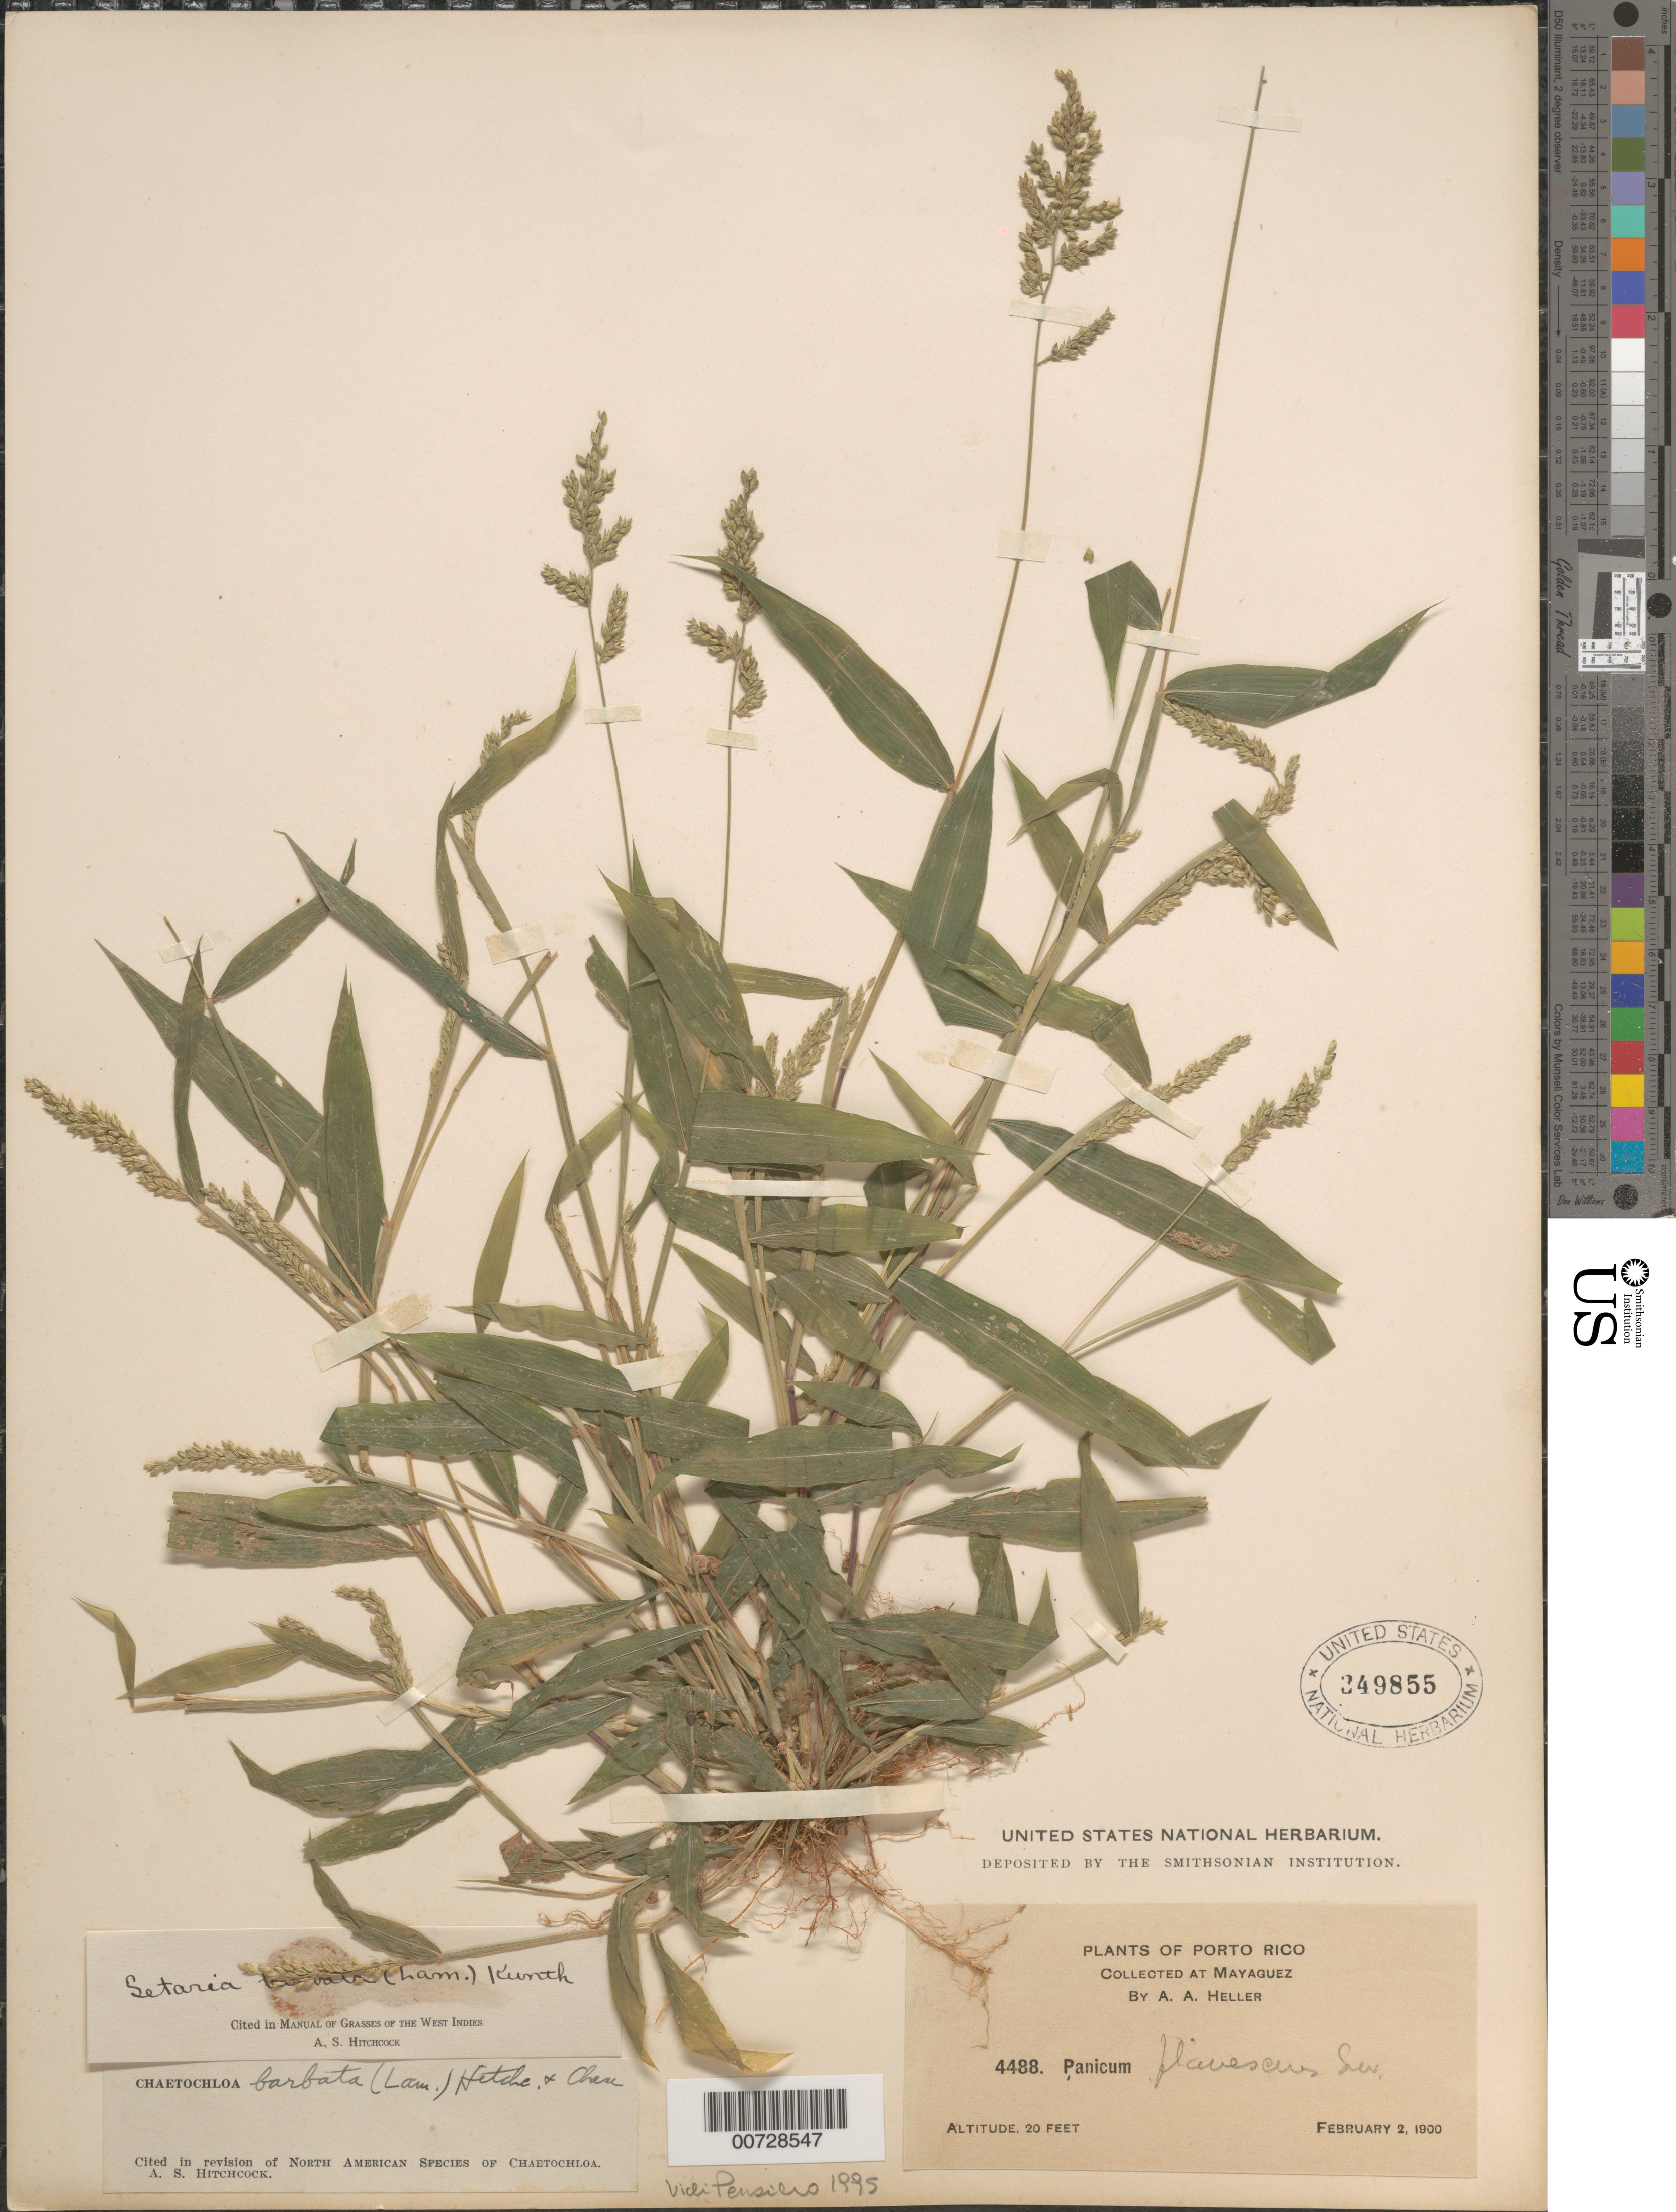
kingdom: Plantae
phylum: Tracheophyta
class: Liliopsida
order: Poales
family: Poaceae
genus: Setaria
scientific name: Setaria barbata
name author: (Lam.) Kunth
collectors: A. A. Heller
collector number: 4488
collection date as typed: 02 Feb 1900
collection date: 1900-02-02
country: Puerto Rico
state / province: Mayagüez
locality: Mayaguez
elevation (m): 6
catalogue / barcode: US 349855